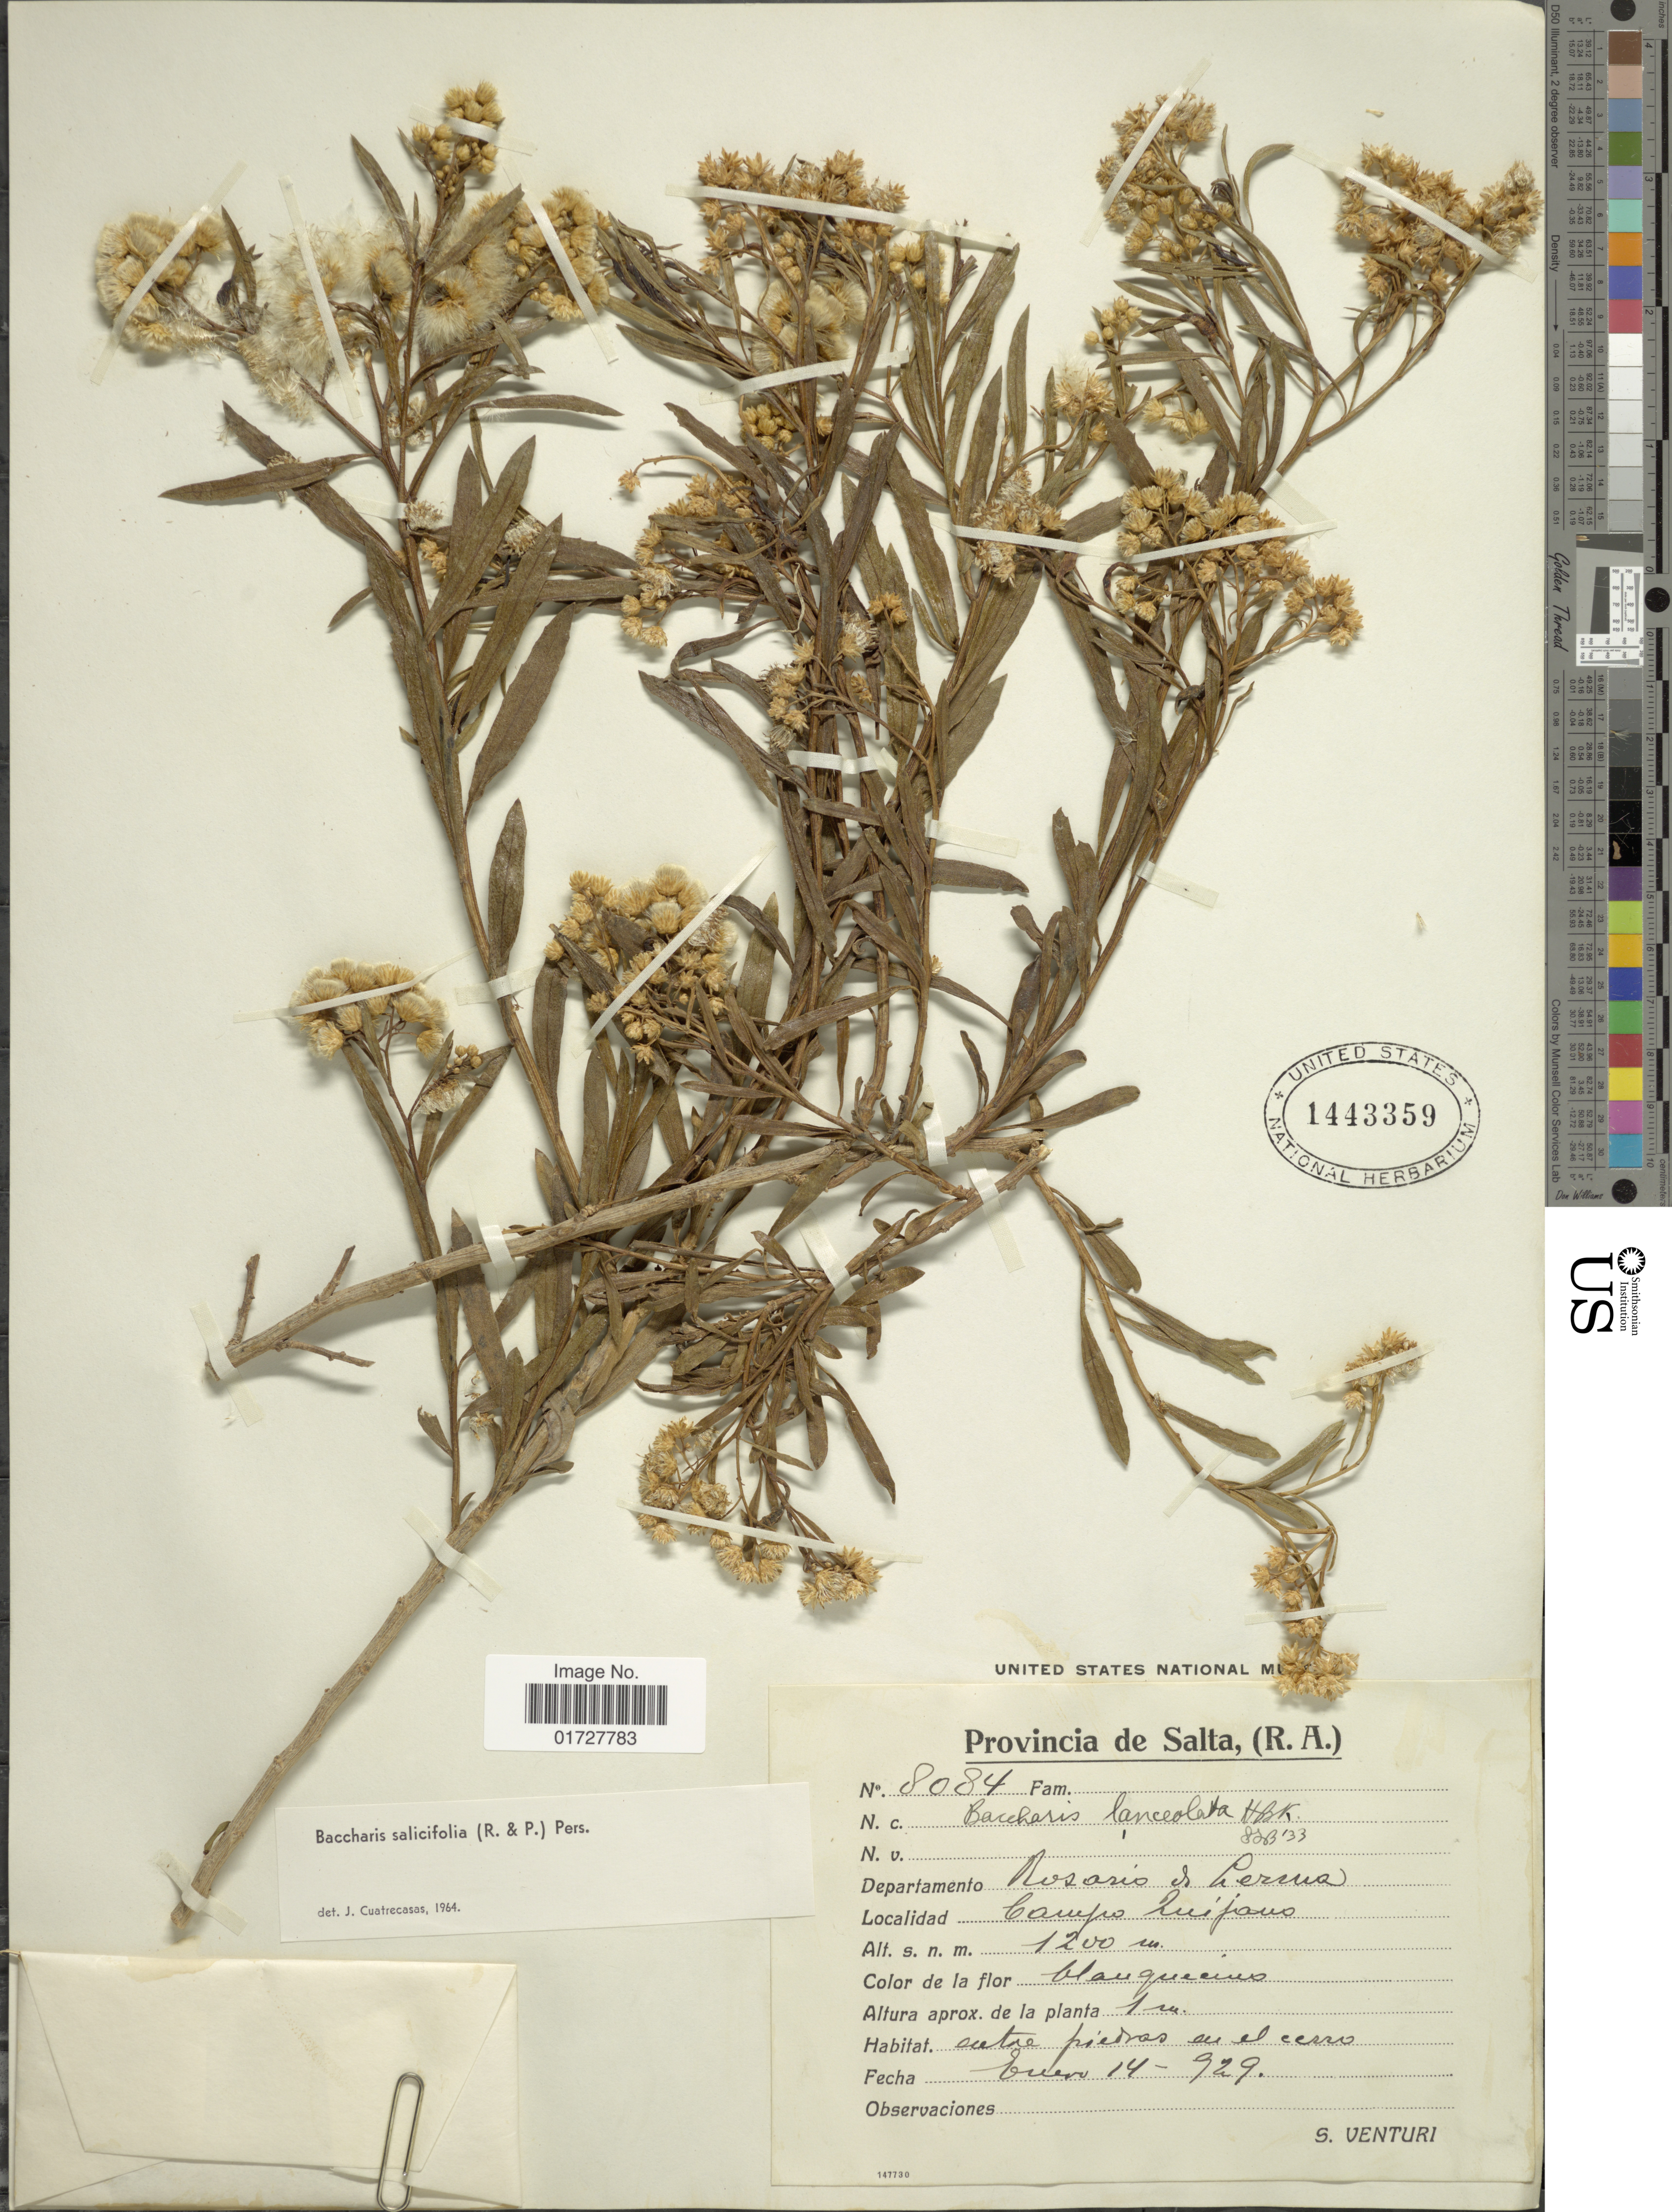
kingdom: Plantae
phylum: Tracheophyta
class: Magnoliopsida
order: Asterales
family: Asteraceae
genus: Baccharis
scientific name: Baccharis salicifolia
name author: (Ruiz & Pav.) Pers.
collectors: S. Venturi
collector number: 8084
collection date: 1929-01-14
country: Argentina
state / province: Salta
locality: Departamento Rosario de Lerma, Campo Quijano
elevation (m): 1200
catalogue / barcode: US 1443359